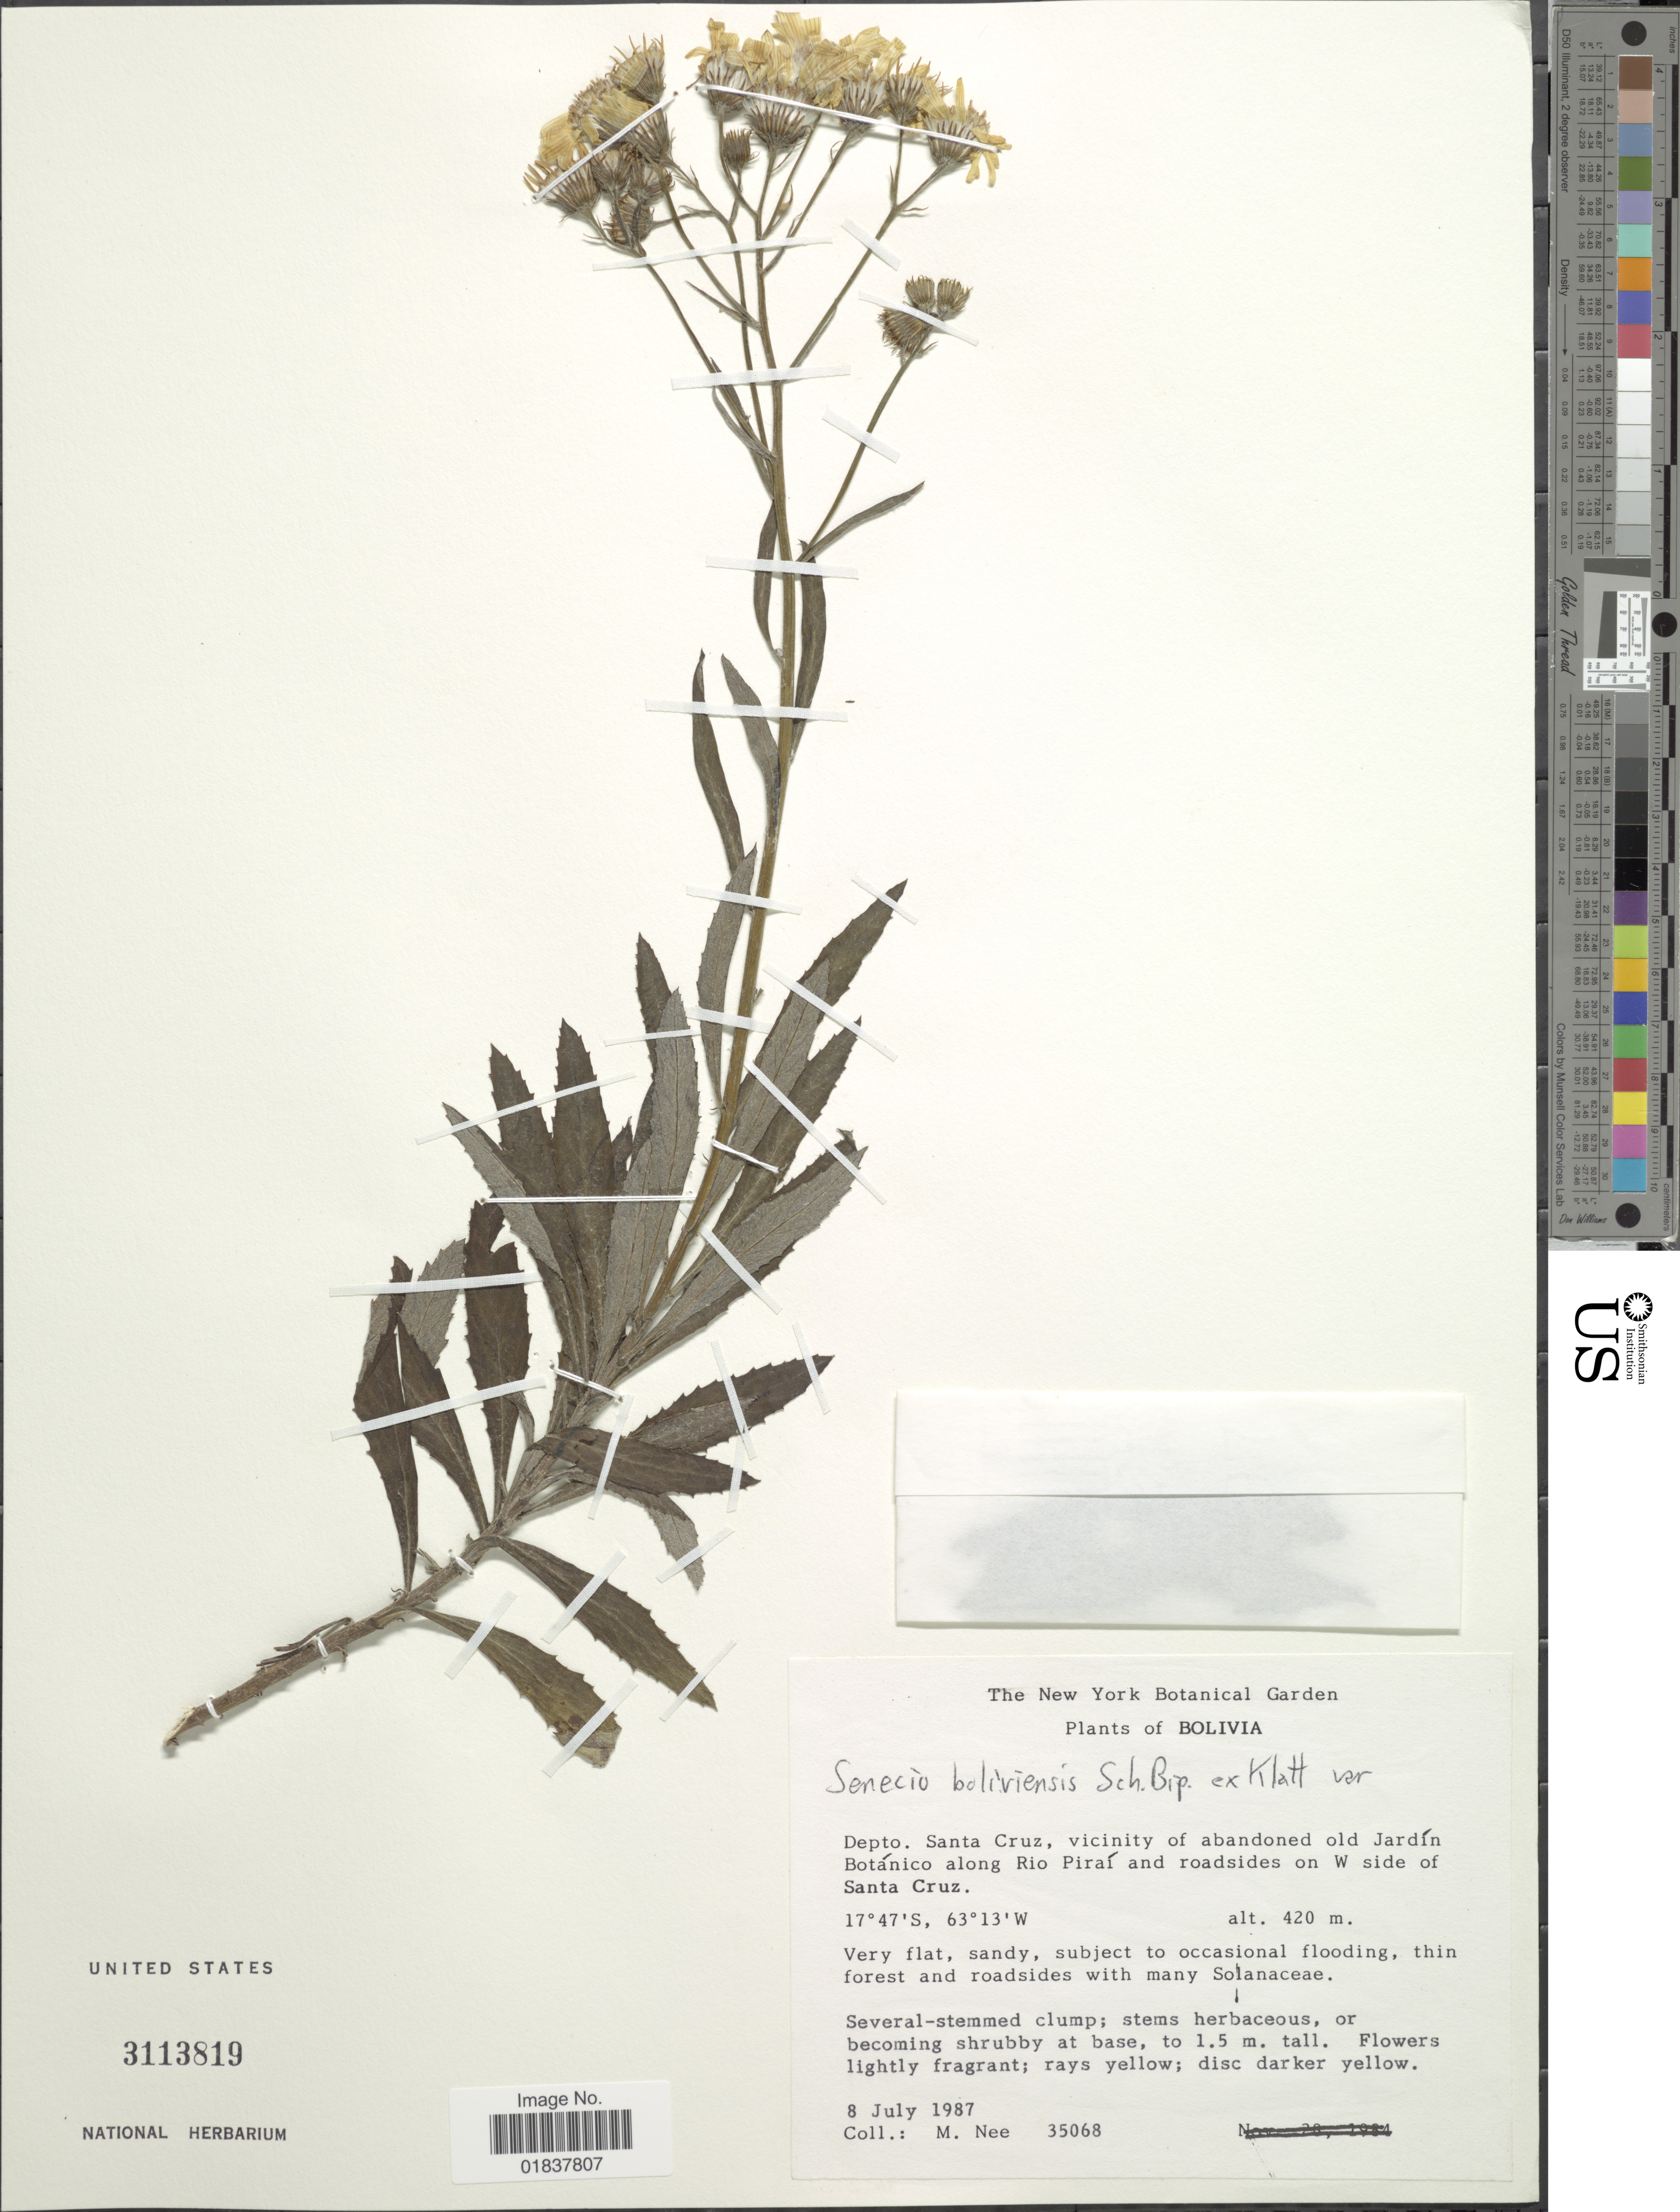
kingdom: Plantae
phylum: Tracheophyta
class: Magnoliopsida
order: Asterales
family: Asteraceae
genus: Senecio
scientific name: Senecio grisebachii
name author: Baker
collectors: M. Nee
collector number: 35068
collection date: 1987-07-08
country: Bolivia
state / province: Santa Cruz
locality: Vicinity of abandoned old Jardin Botanico along Rio Pirai and roadsides on W side of Santa Cruz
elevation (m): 420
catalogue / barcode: US 3113819